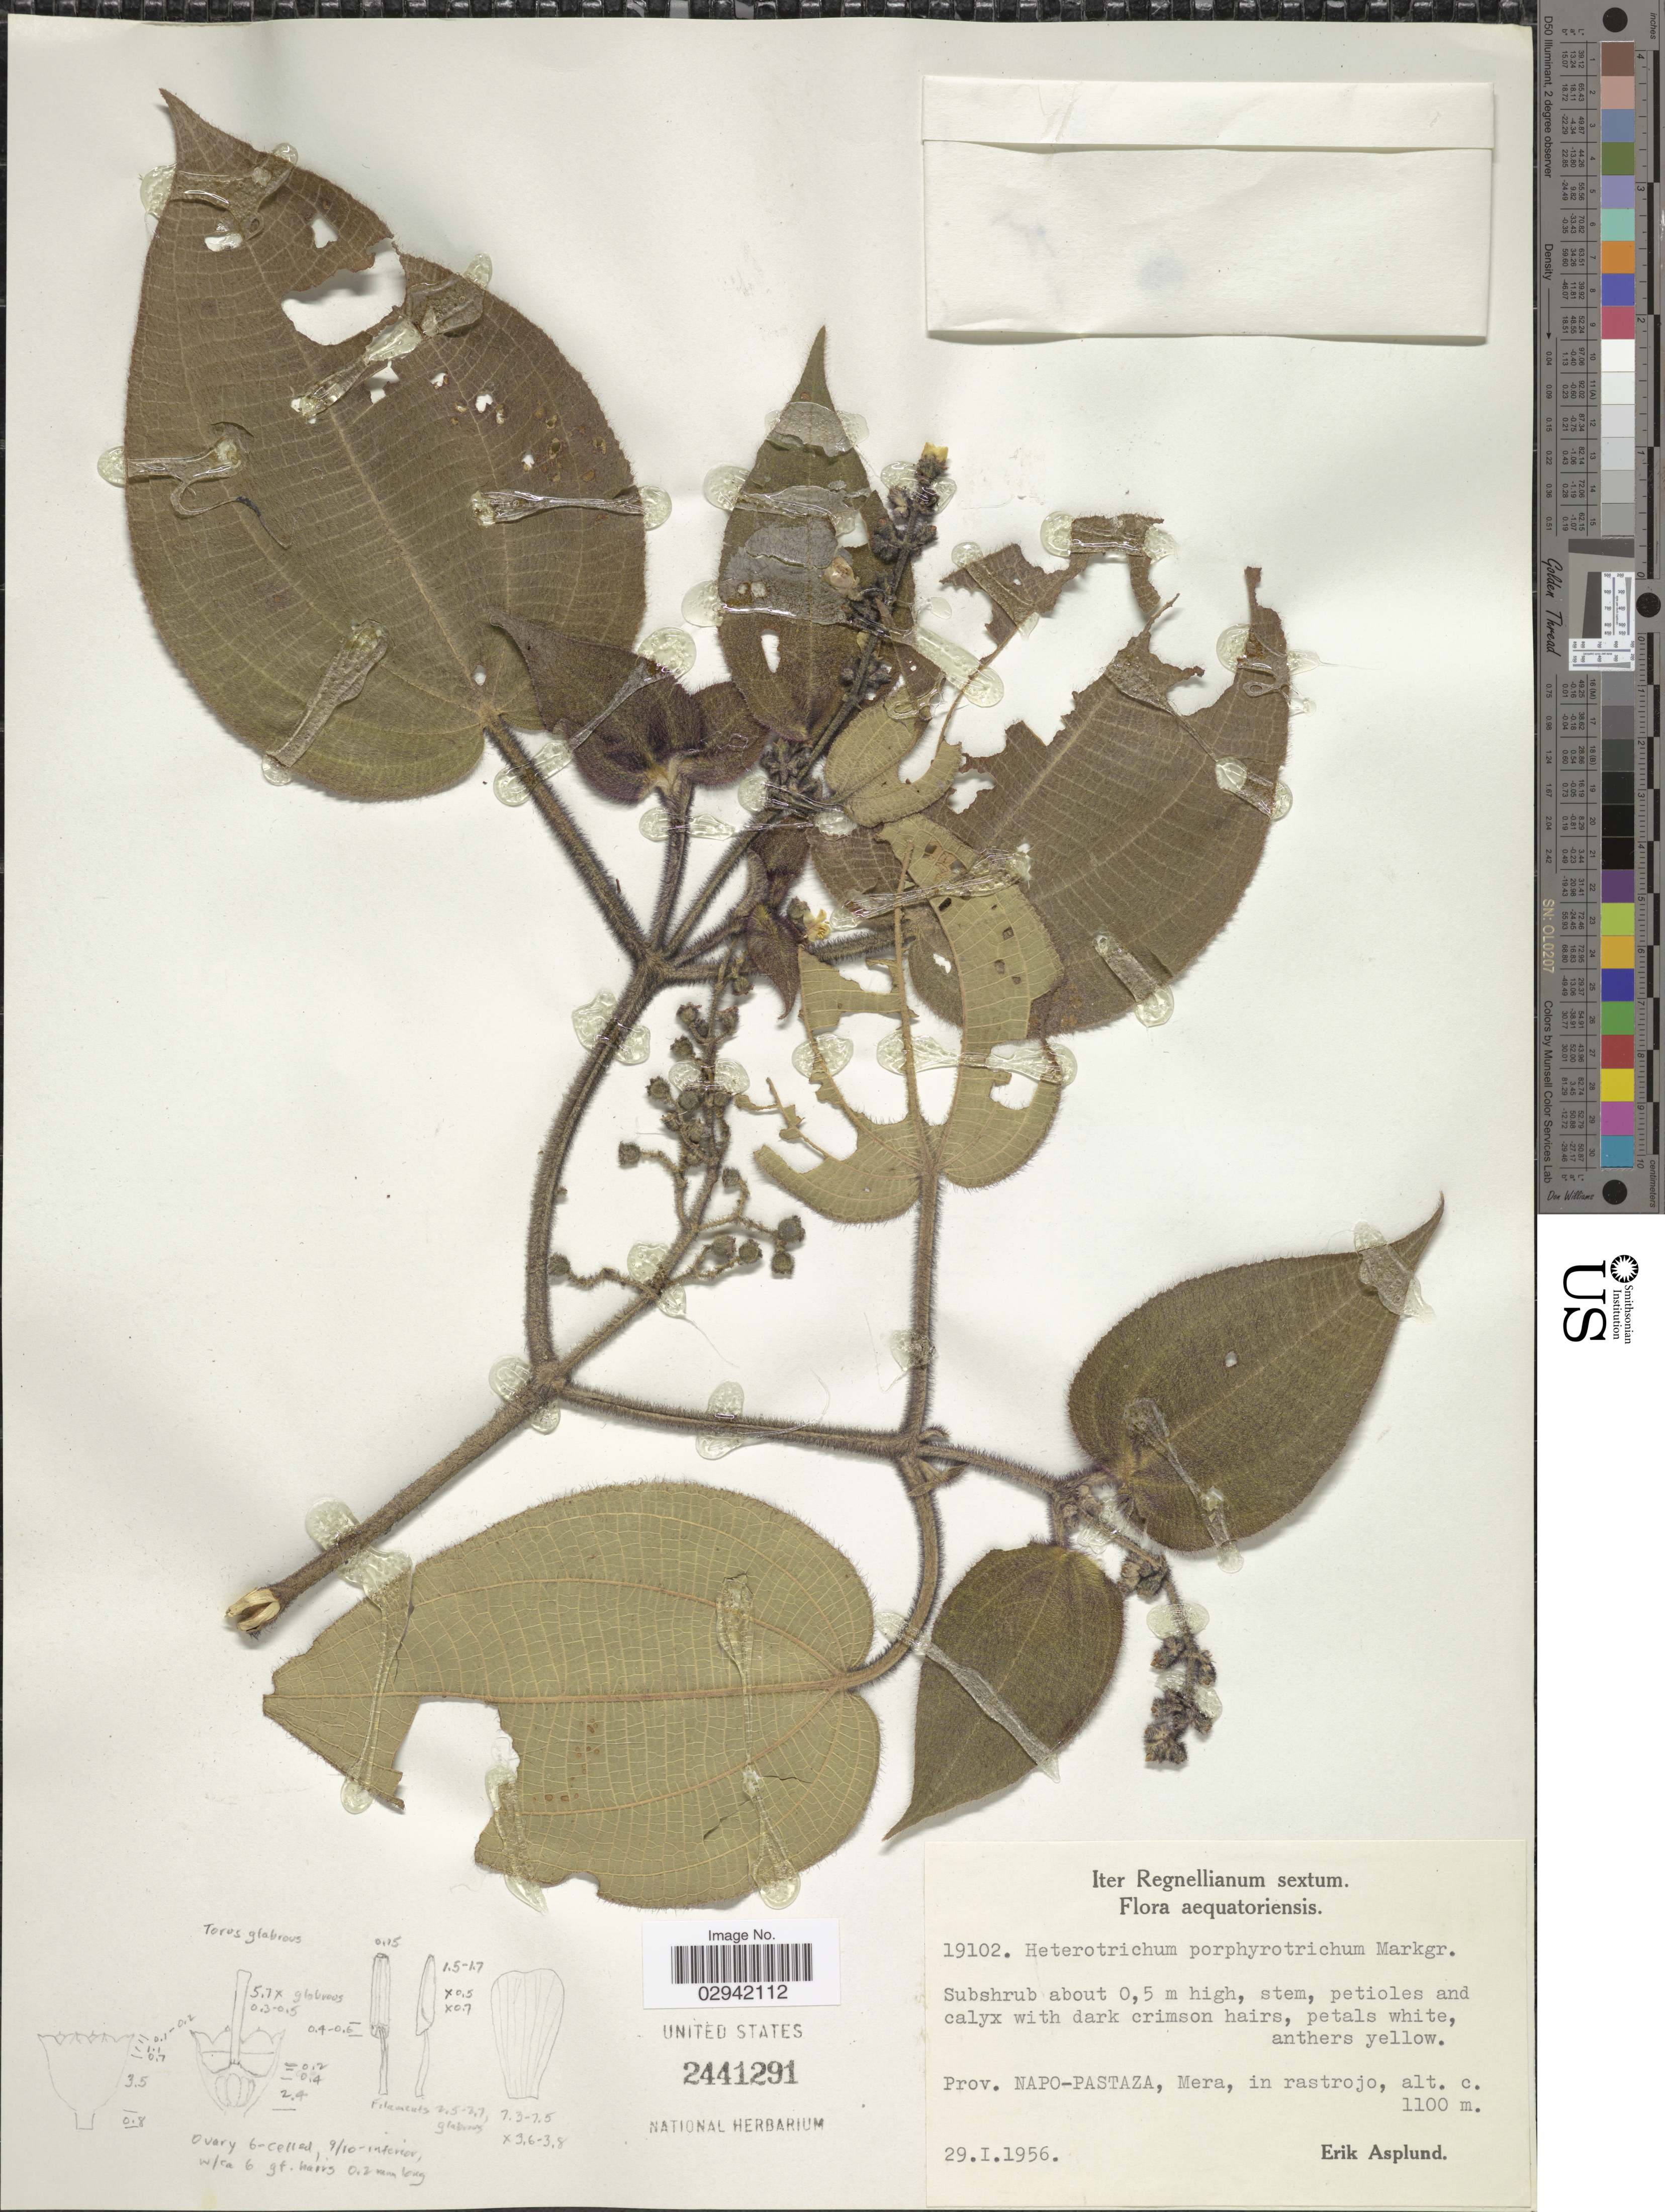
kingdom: Plantae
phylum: Tracheophyta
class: Magnoliopsida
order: Myrtales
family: Melastomataceae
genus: Miconia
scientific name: Miconia porphyrotricha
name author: (Markgr.) Wurdack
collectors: E. Asplund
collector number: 19102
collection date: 1956-01-29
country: Ecuador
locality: Aequatoriensis. Prov. Napo-Pastaza, Mera.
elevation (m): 1100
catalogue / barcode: US 2441291